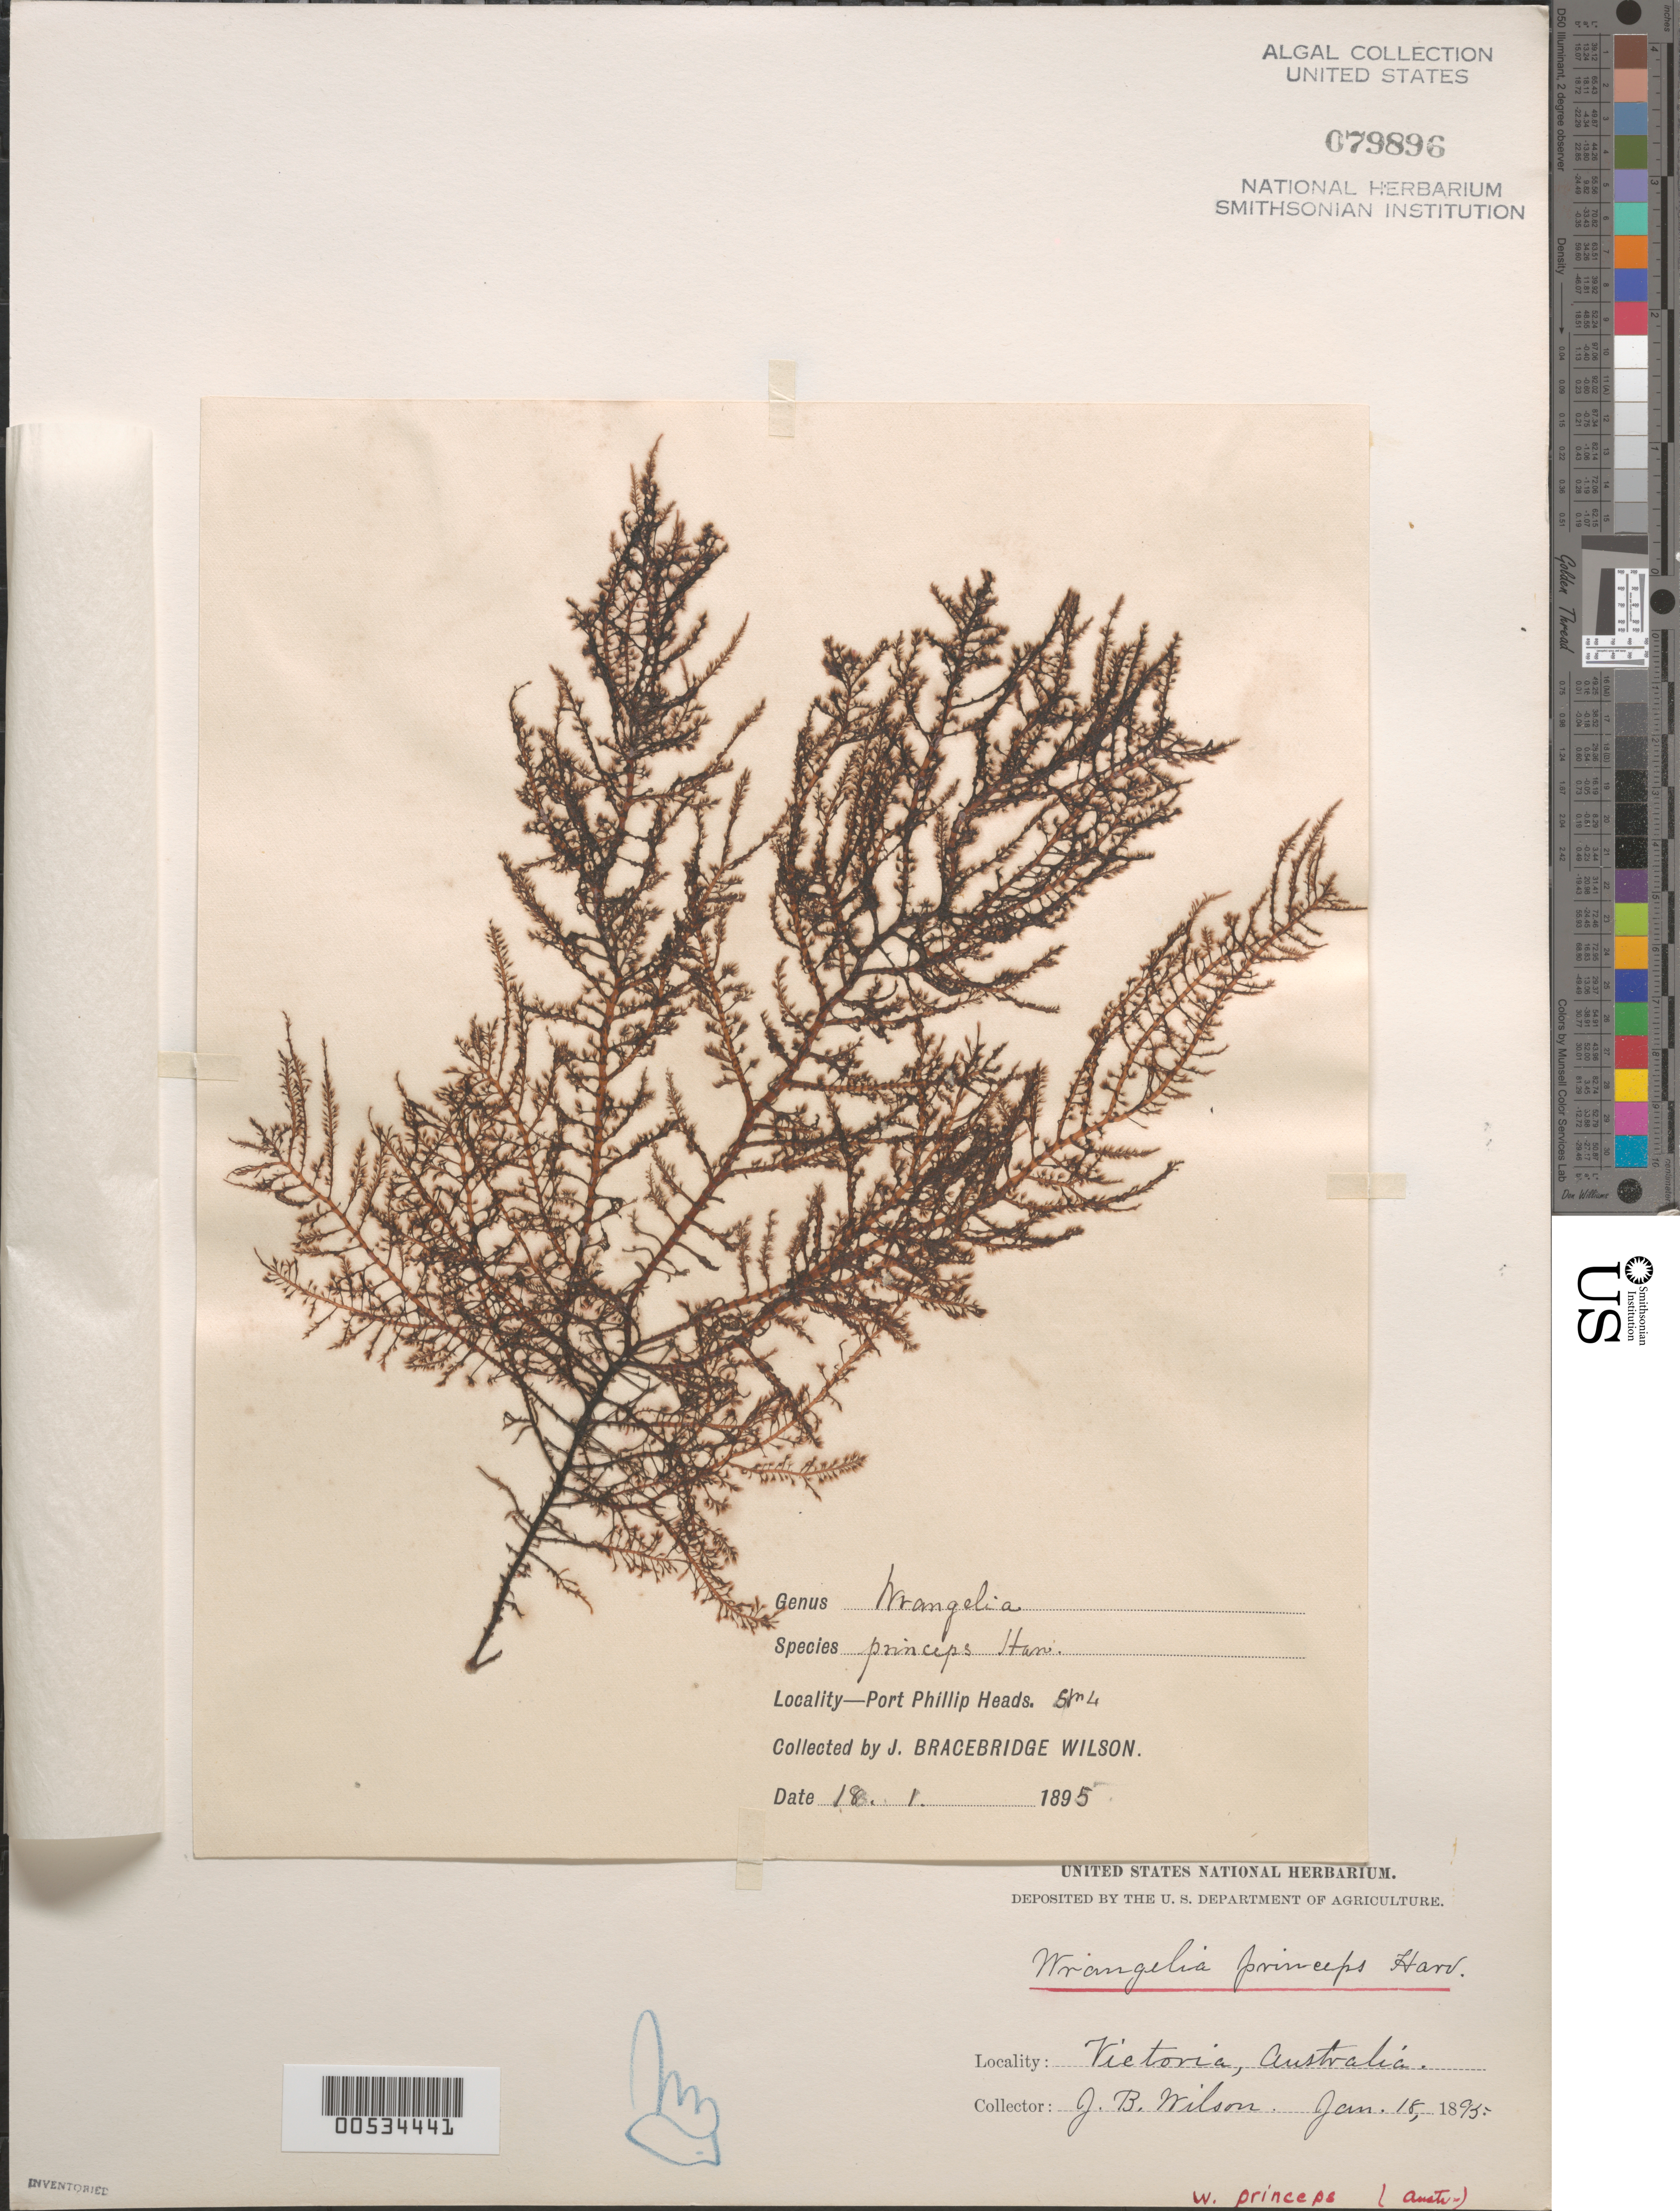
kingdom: Plantae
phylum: Rhodophyta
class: Florideophyceae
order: Ceramiales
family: Wrangeliaceae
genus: Wrangelia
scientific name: Wrangelia abietina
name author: Harv.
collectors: J. B. Wilson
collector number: Station 4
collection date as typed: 18 Jan 1895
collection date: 1895-01-18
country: Australia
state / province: Victoria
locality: Port Phillip Heads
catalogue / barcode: US 79896